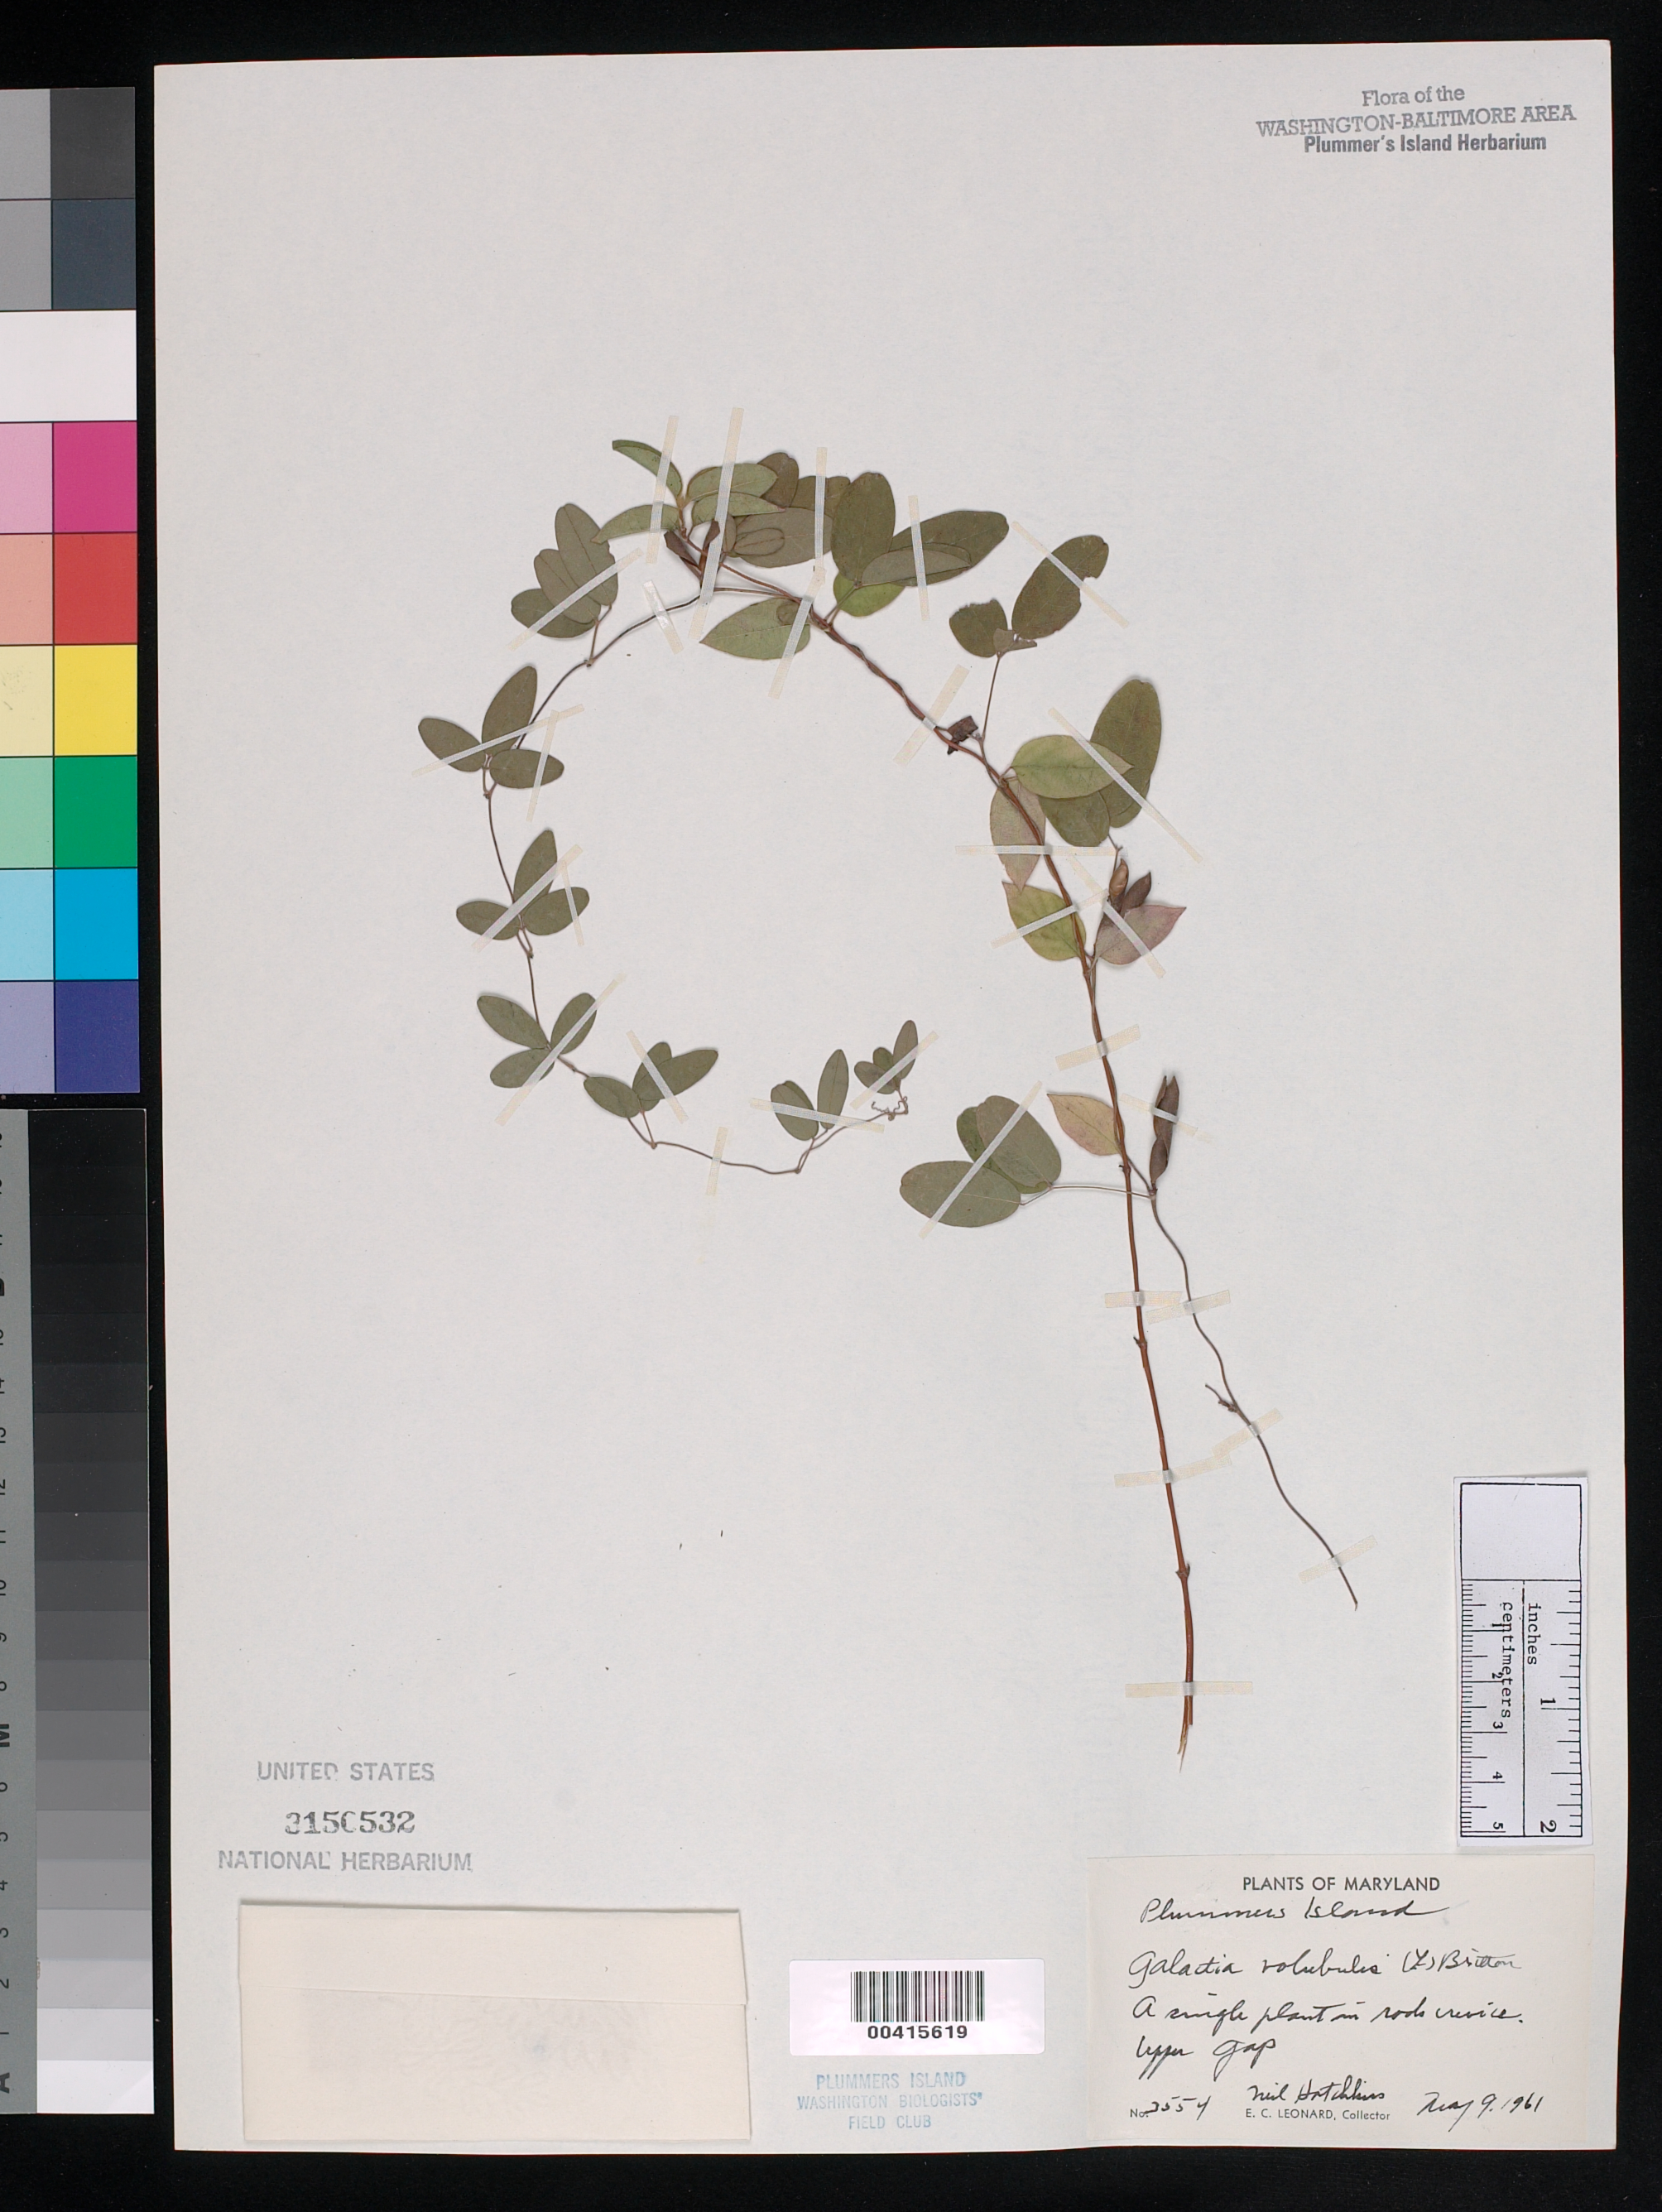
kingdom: Plantae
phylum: Tracheophyta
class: Magnoliopsida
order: Fabales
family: Fabaceae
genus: Galactia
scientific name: Galactia volubilis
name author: (L.) Britton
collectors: E. C. Leonard & N. Hotchkiss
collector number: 3554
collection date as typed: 09 May 1961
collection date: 1961-05-09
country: United States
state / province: Maryland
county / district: Montgomery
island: Plummers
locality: Plummer's Island; Upper Gap C. & O. Canal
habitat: Rock crevice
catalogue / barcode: US 3150532